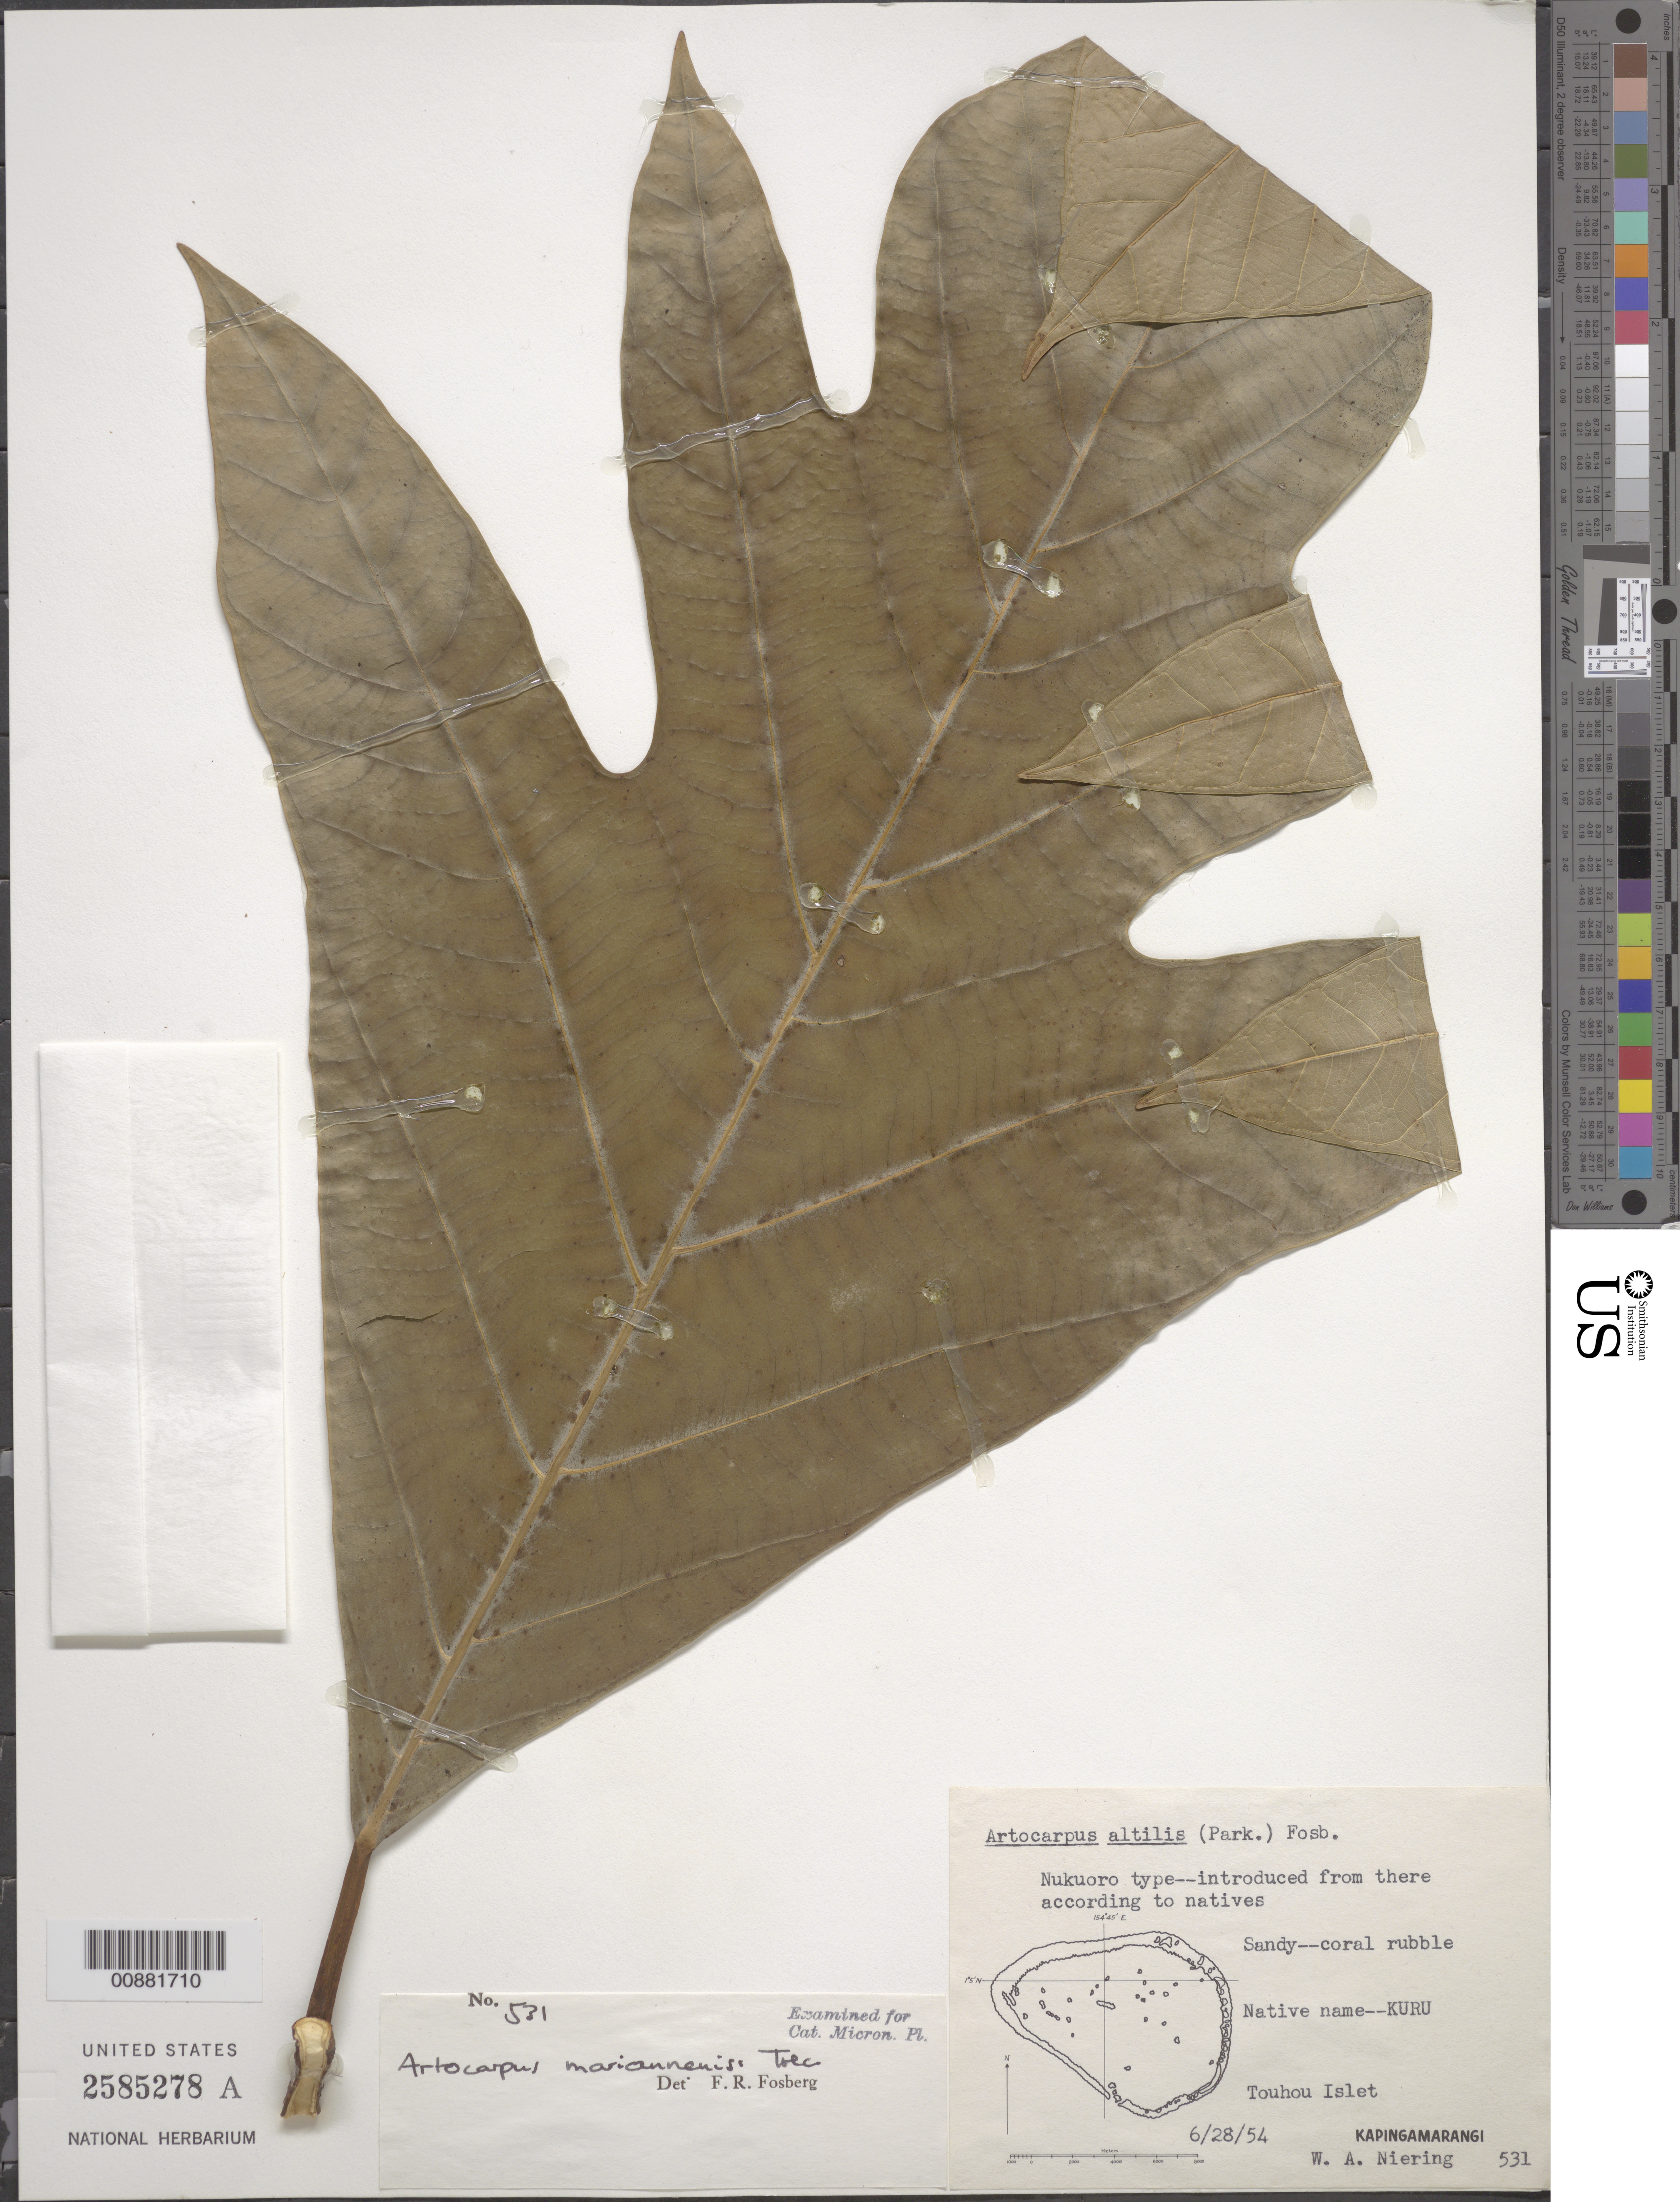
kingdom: Plantae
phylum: Tracheophyta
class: Magnoliopsida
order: Rosales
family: Moraceae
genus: Artocarpus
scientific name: Artocarpus mariannensis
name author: Trécul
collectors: W. Niering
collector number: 531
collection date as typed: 28 Jun 1954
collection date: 1954-06-28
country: Micronesia, Federated States of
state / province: Pohnpei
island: Kapingamarangi Atoll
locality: Touhou Islet, Kapingamarangi Is.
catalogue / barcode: US 2585278